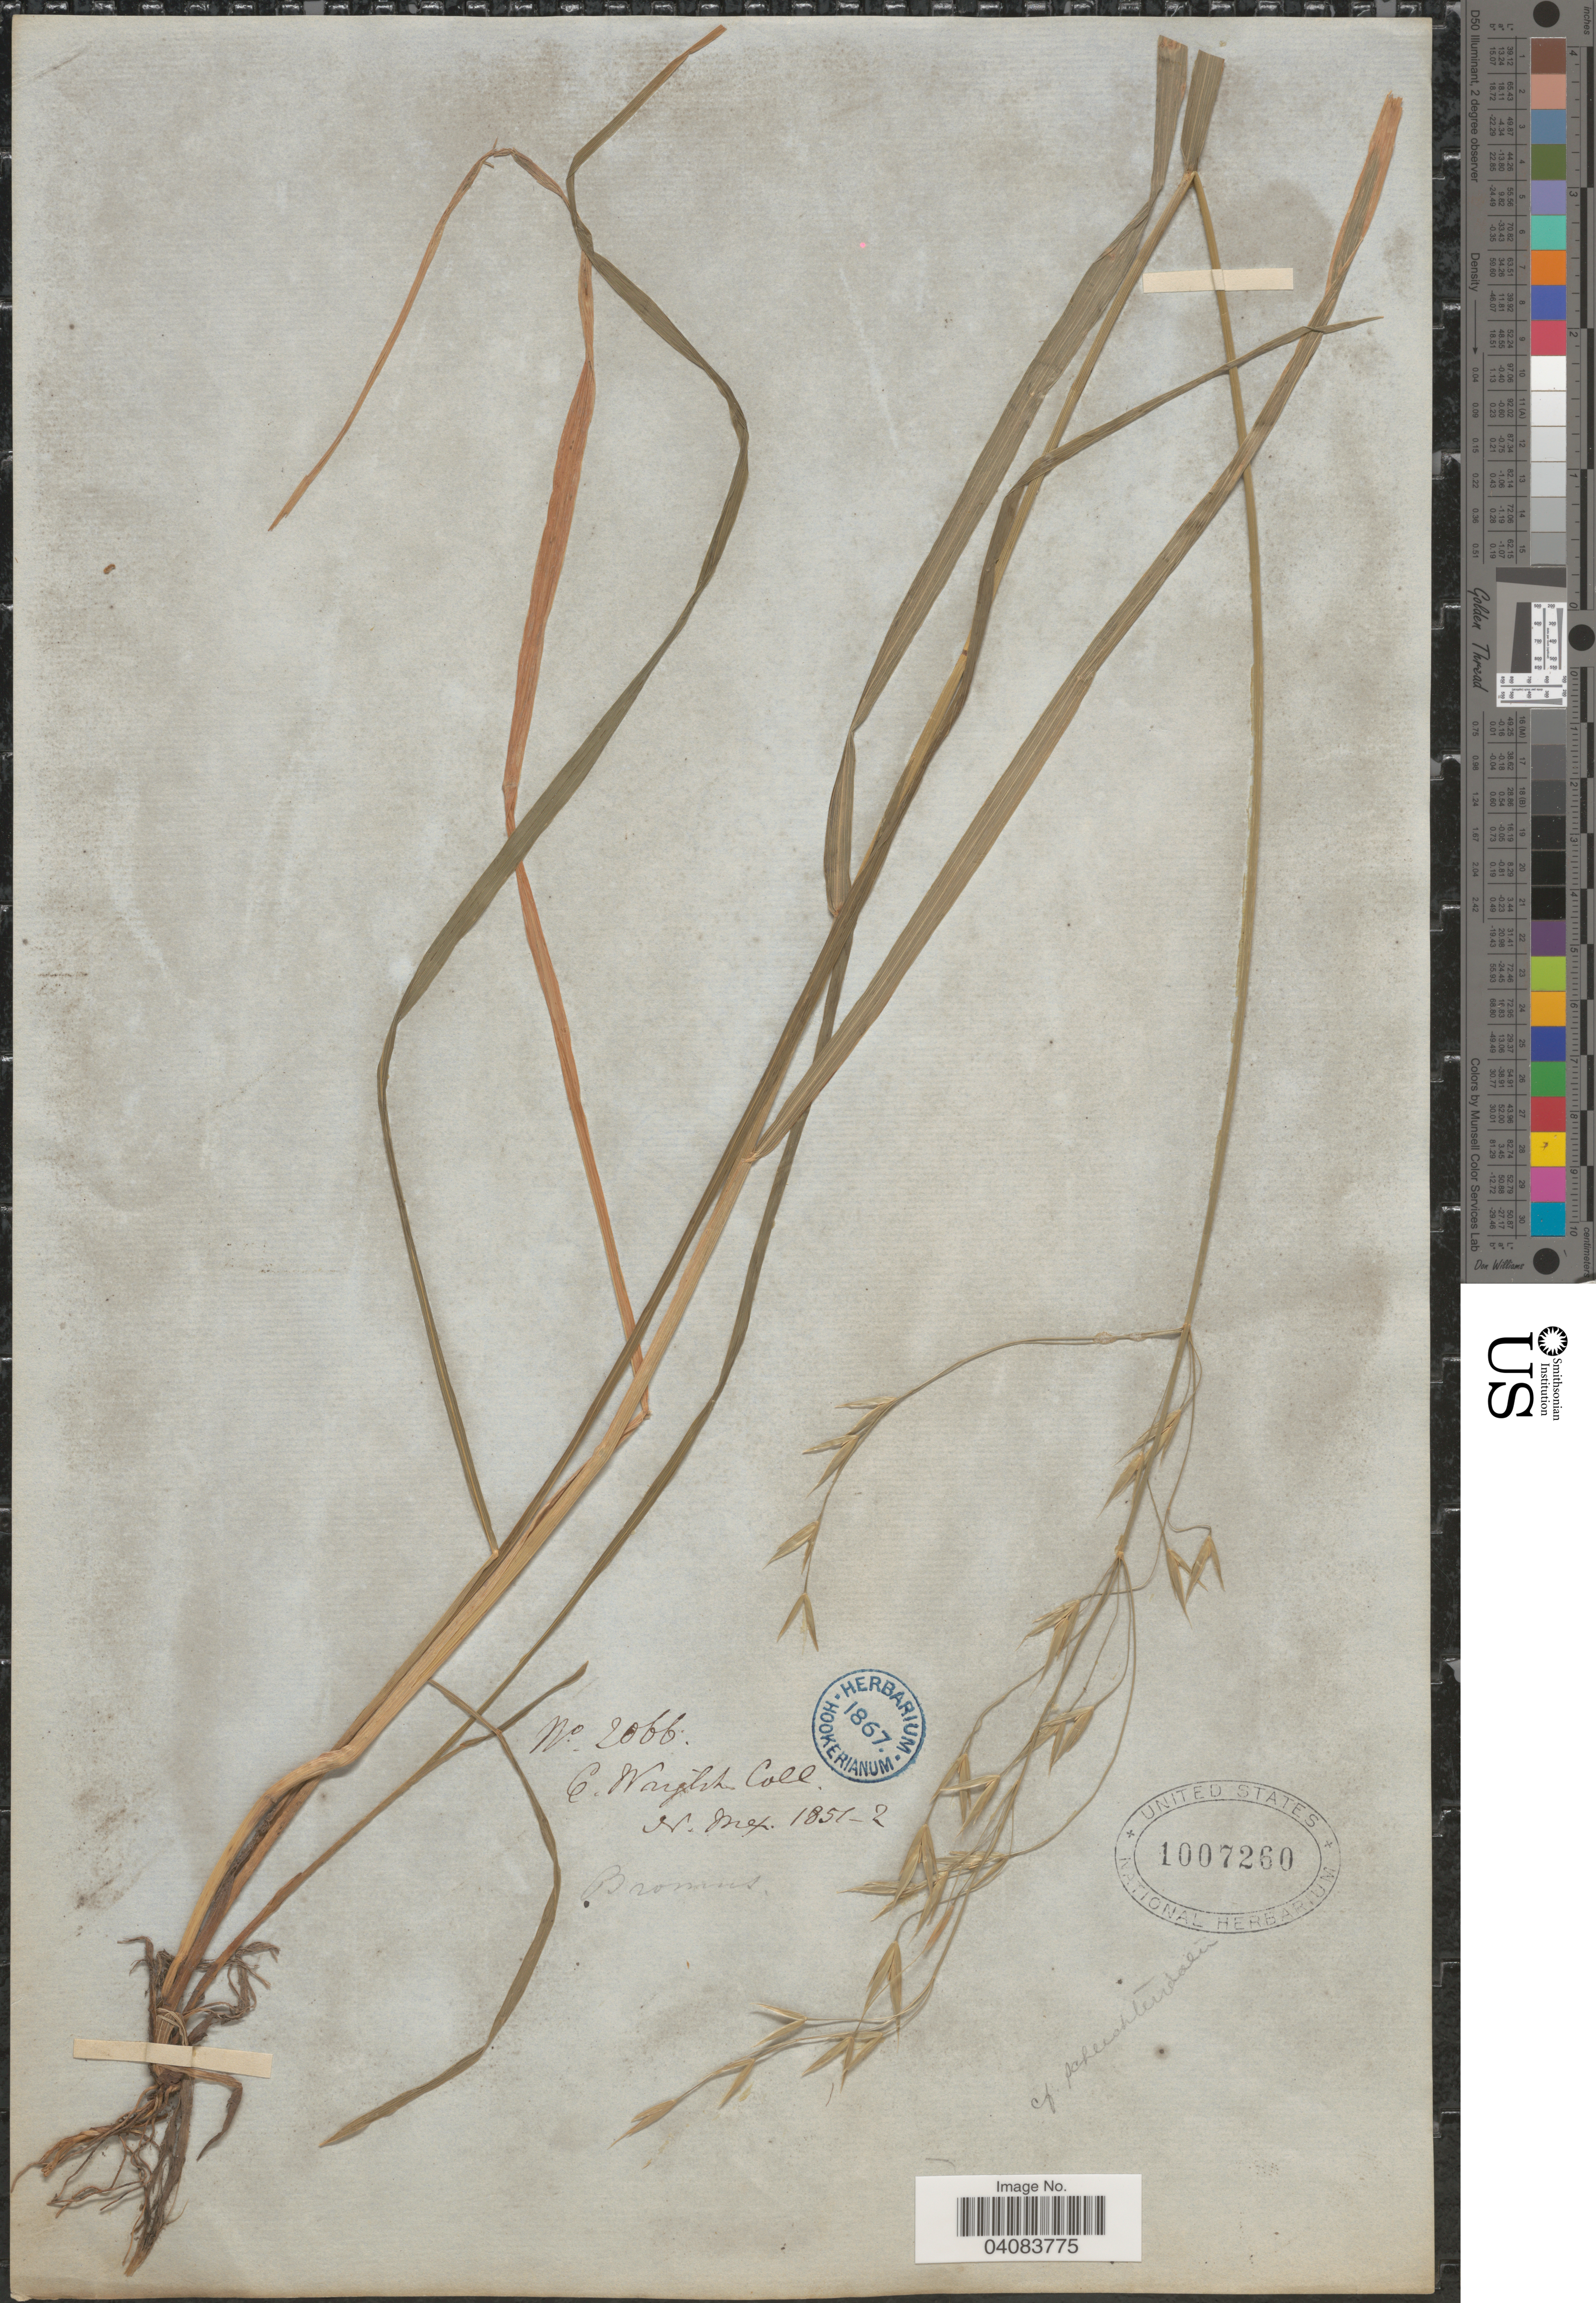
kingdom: Plantae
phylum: Tracheophyta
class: Liliopsida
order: Poales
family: Poaceae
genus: Bromus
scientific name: Bromus polyanthus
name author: Scribn. ex Shear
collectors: C. Wright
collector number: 2066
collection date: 1851/1852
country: United States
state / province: New Mexico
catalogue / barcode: US 1007260